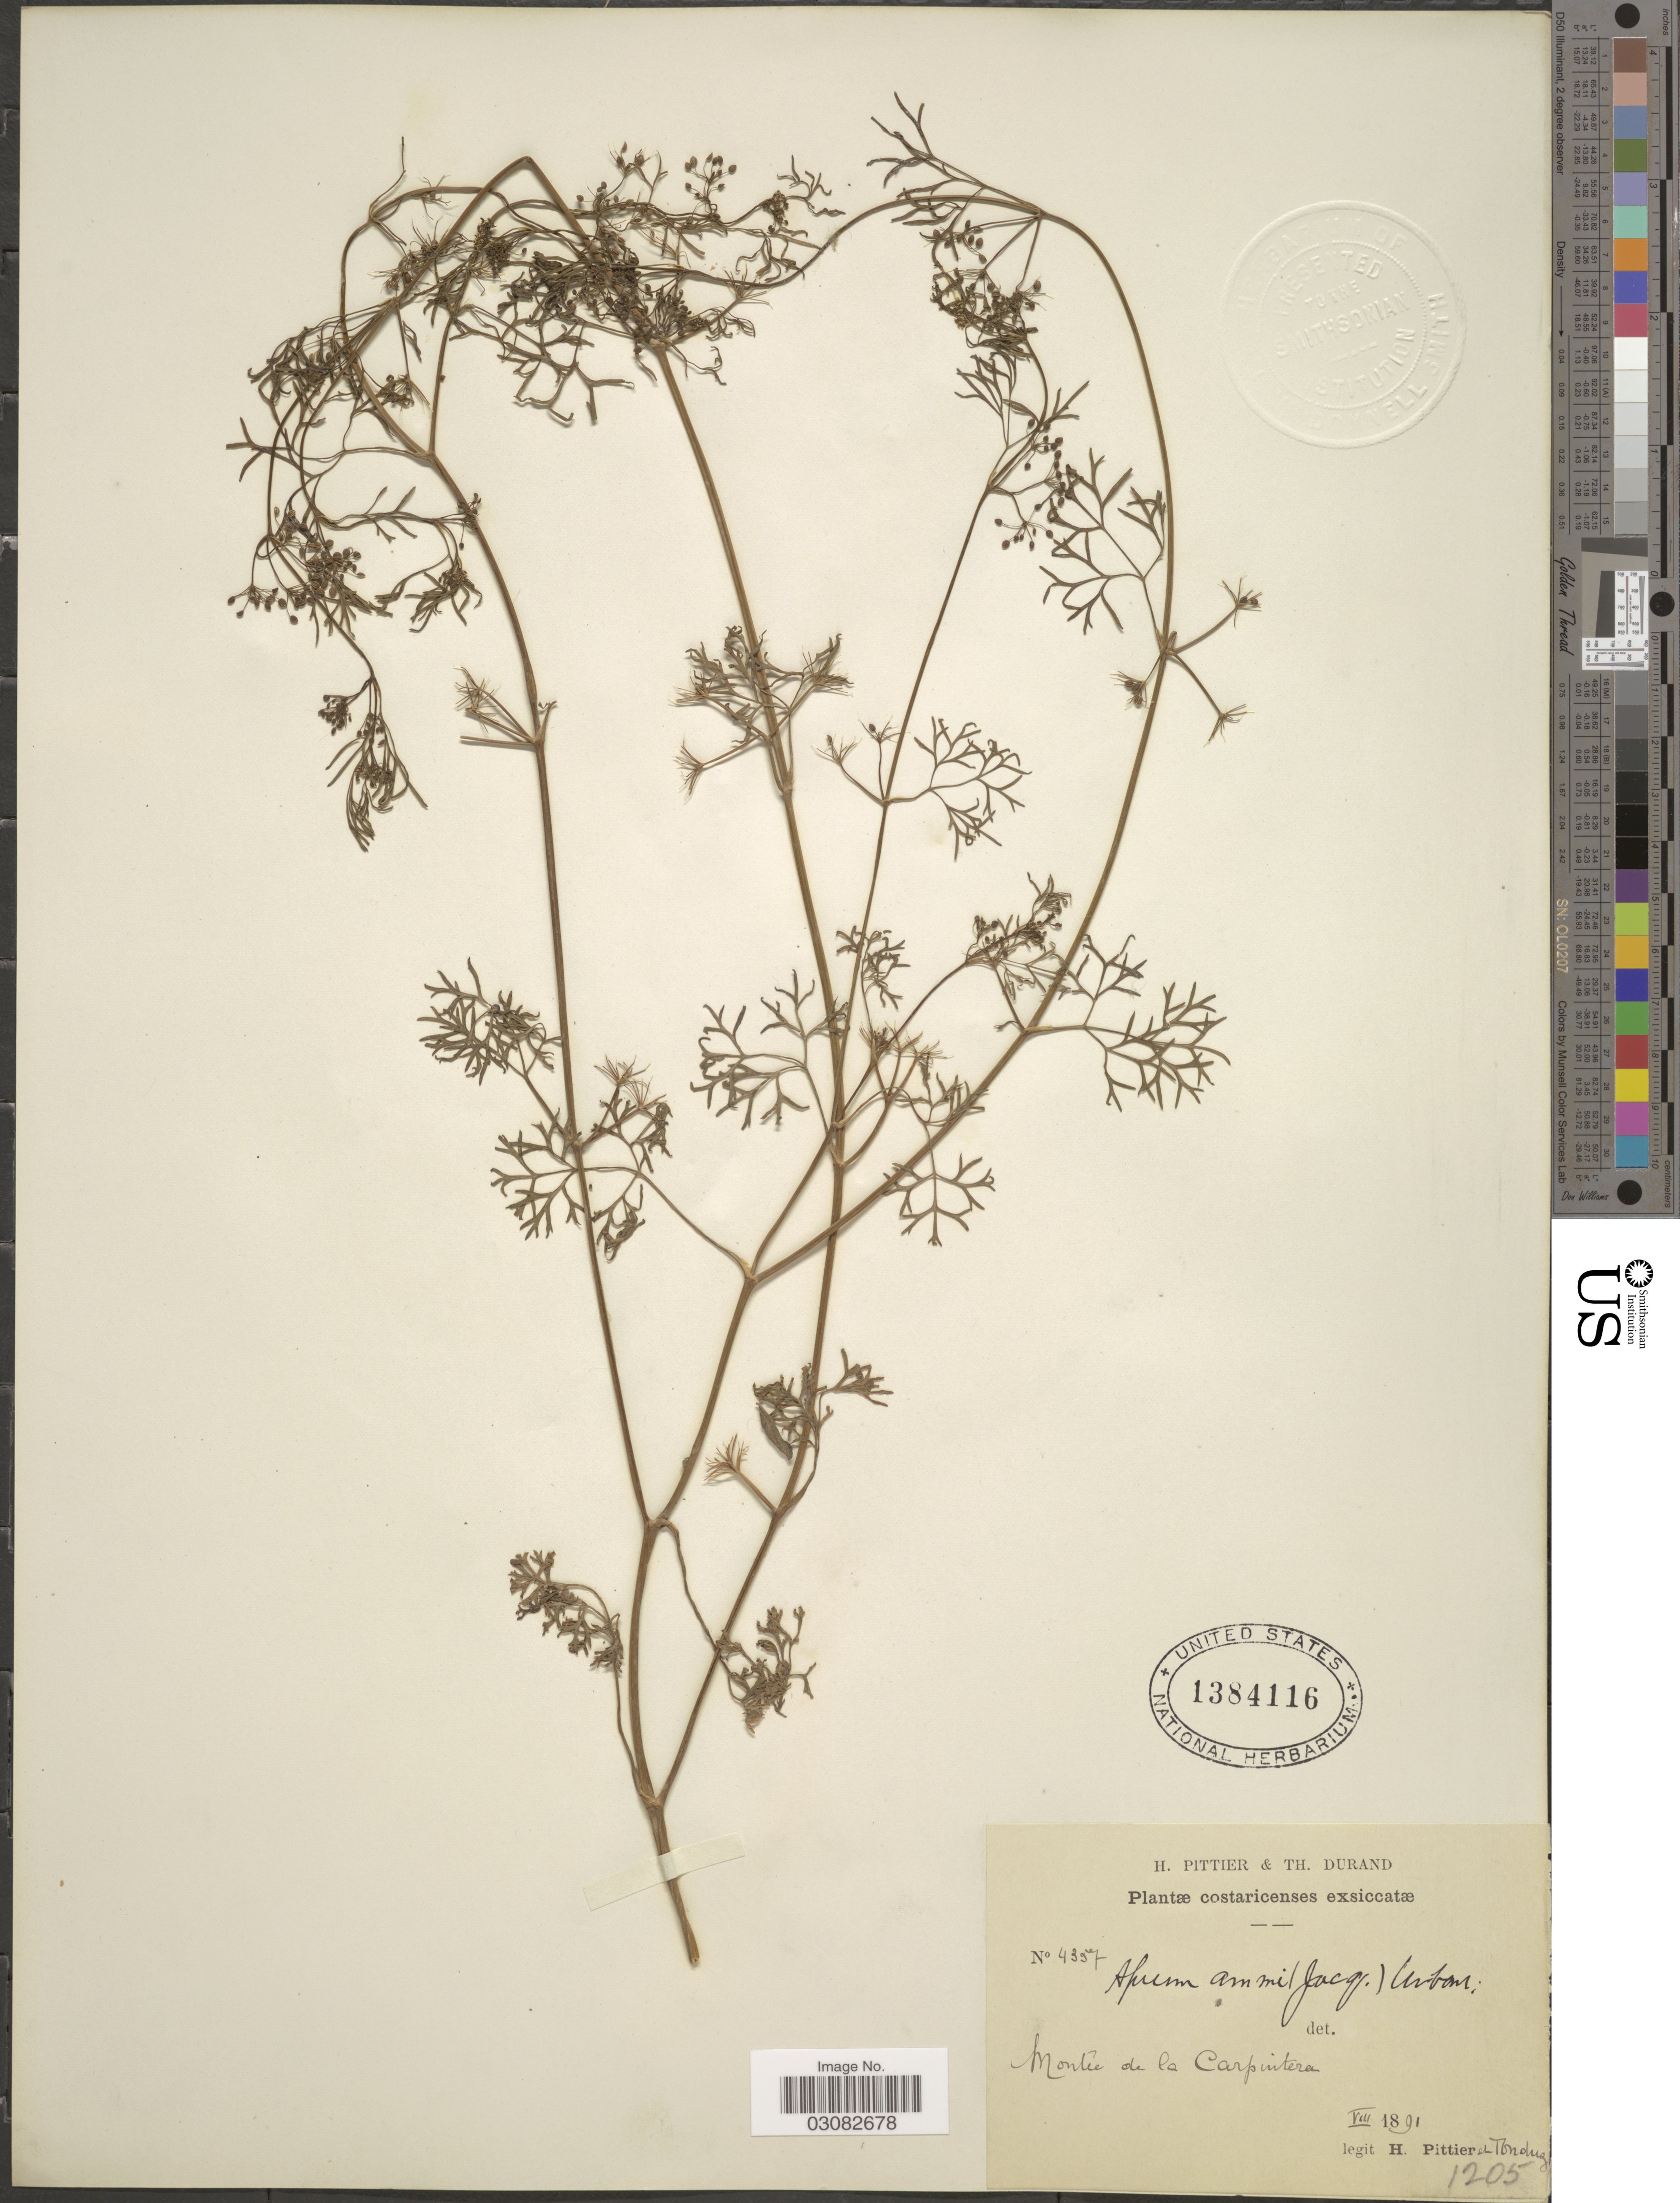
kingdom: Plantae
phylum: Tracheophyta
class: Magnoliopsida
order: Apiales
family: Apiaceae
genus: Apium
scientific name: Apium ammi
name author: (Jacq.) Urb.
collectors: H. F. Pittier & Tonduz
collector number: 4357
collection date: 1891-08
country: Costa Rica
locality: Montée de la Carpintera.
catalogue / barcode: US 1384116